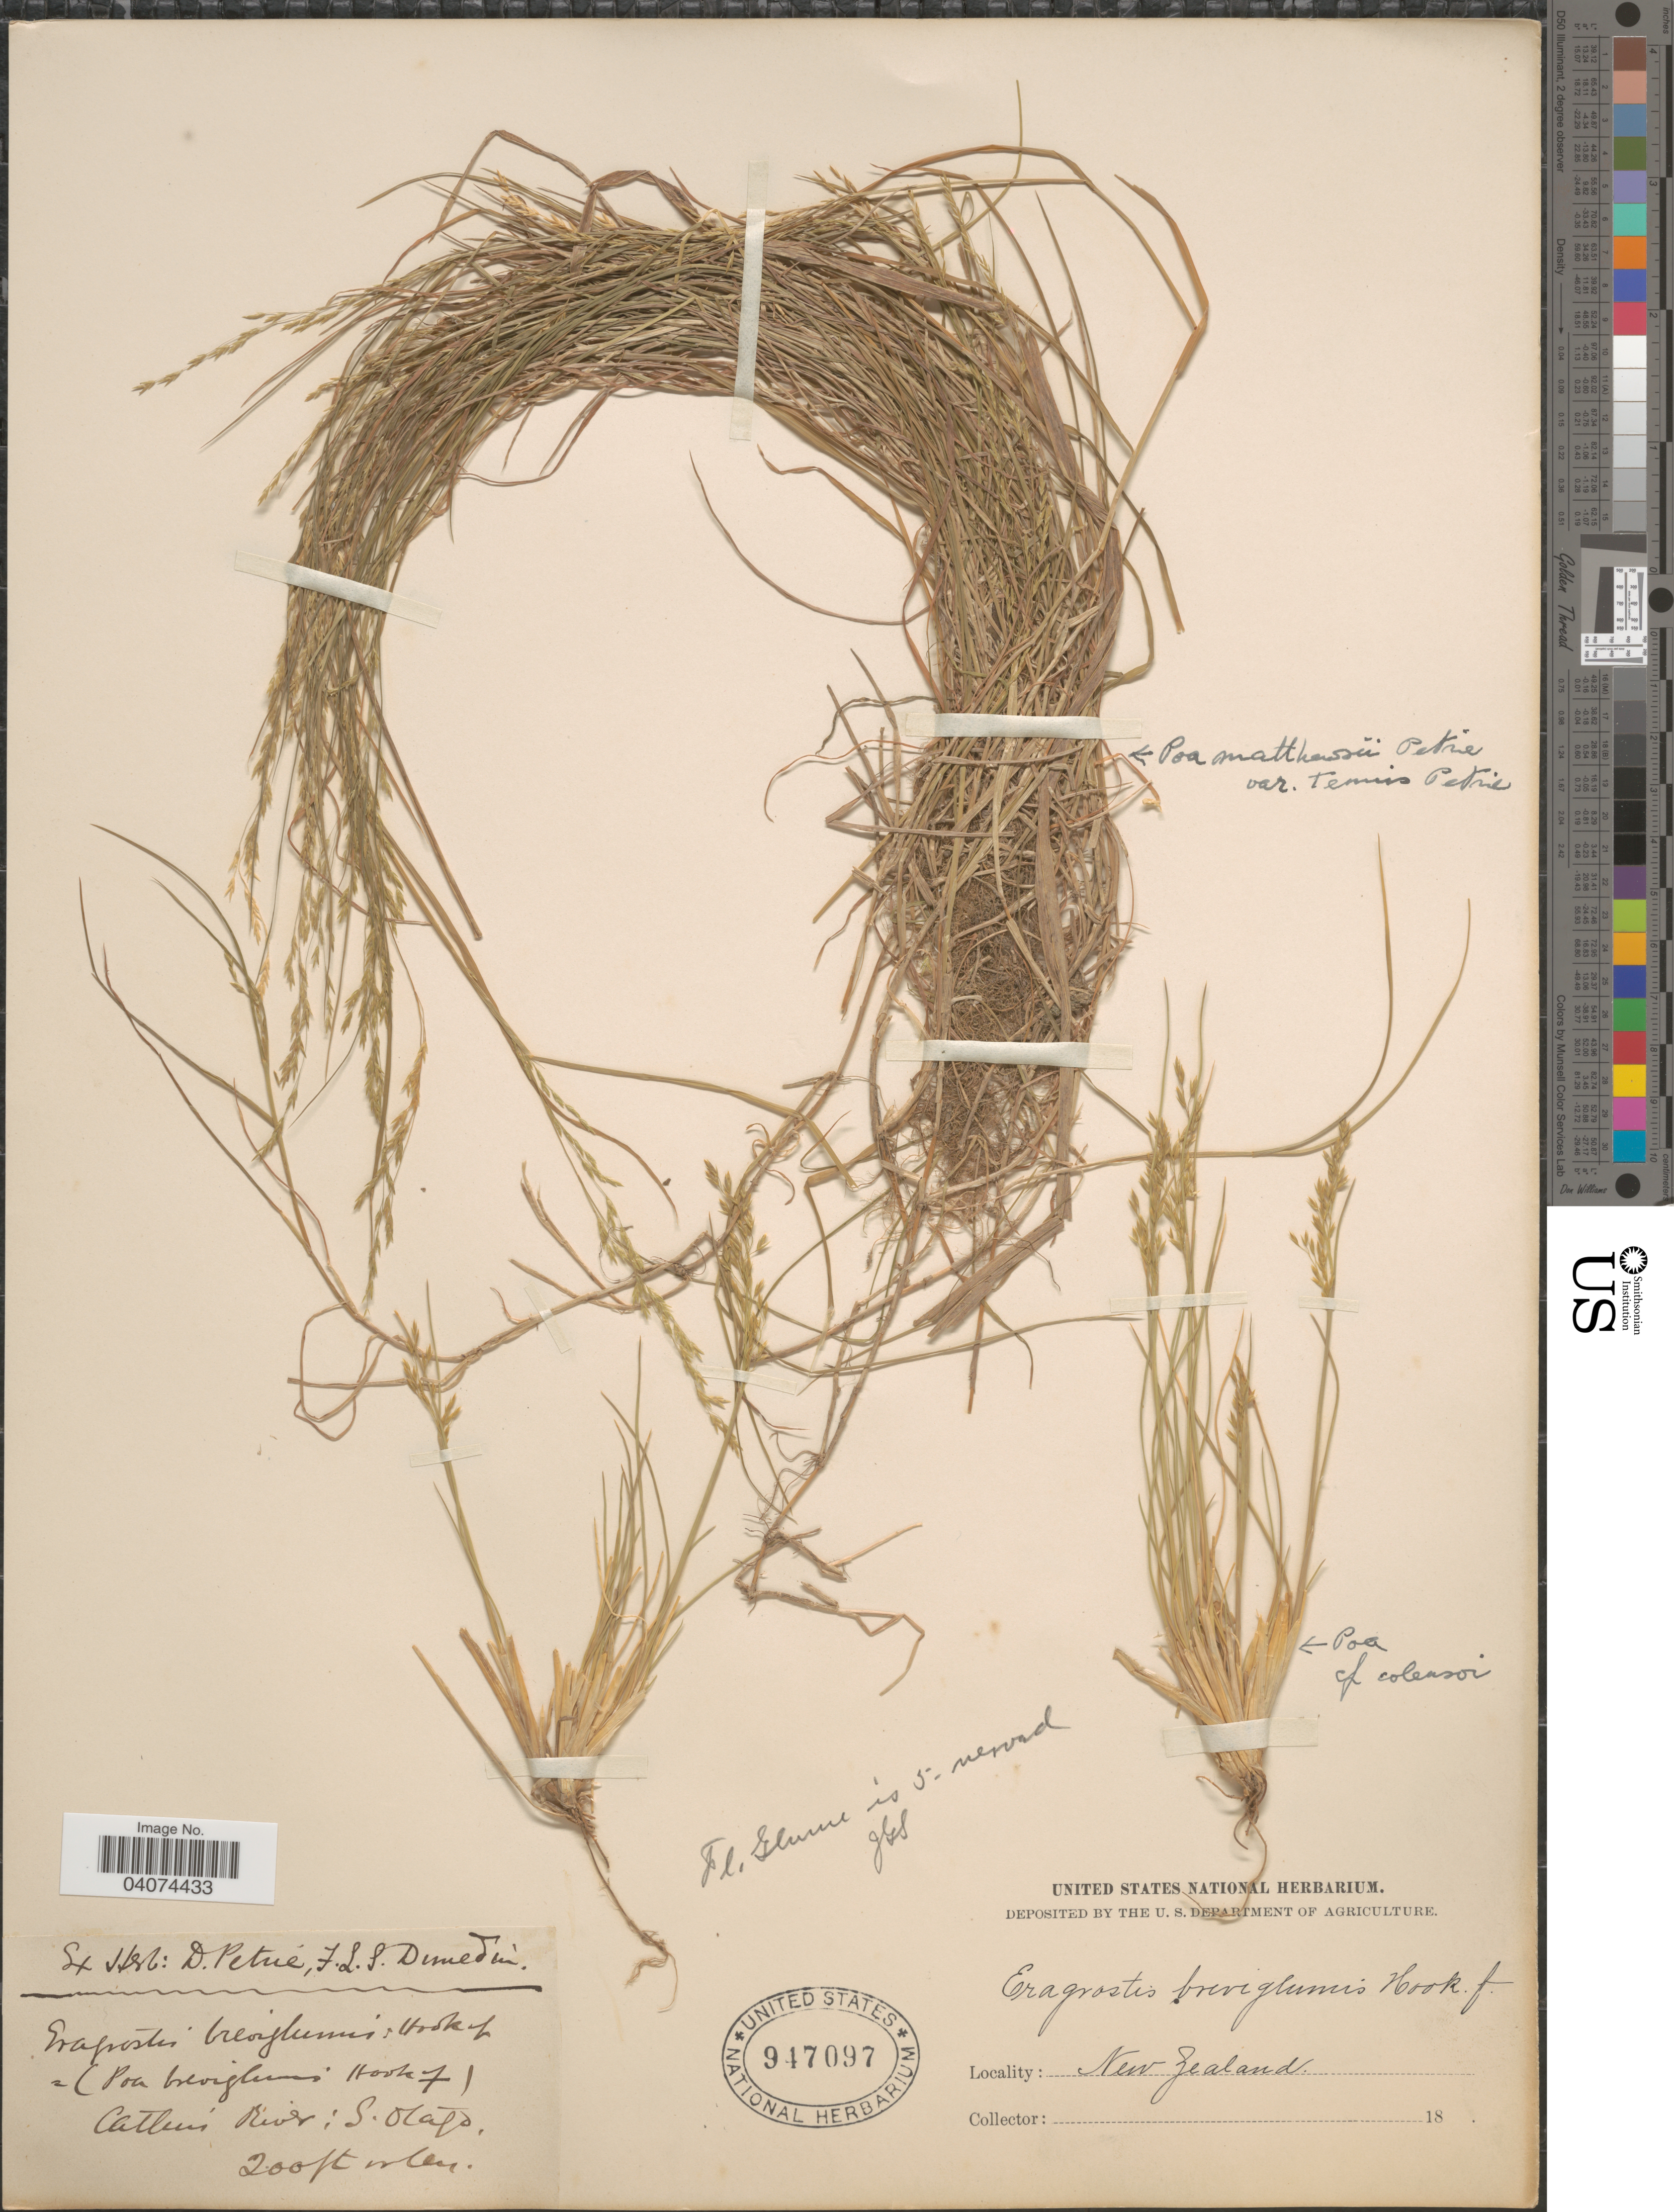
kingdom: Plantae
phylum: Tracheophyta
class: Liliopsida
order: Poales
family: Poaceae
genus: Poa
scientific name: Poa matthewsii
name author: Petrie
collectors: Ex Herb D. Petrie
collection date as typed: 18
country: New Zealand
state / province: Otago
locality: Catlins River: S. Otago.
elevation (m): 61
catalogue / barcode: US 947097